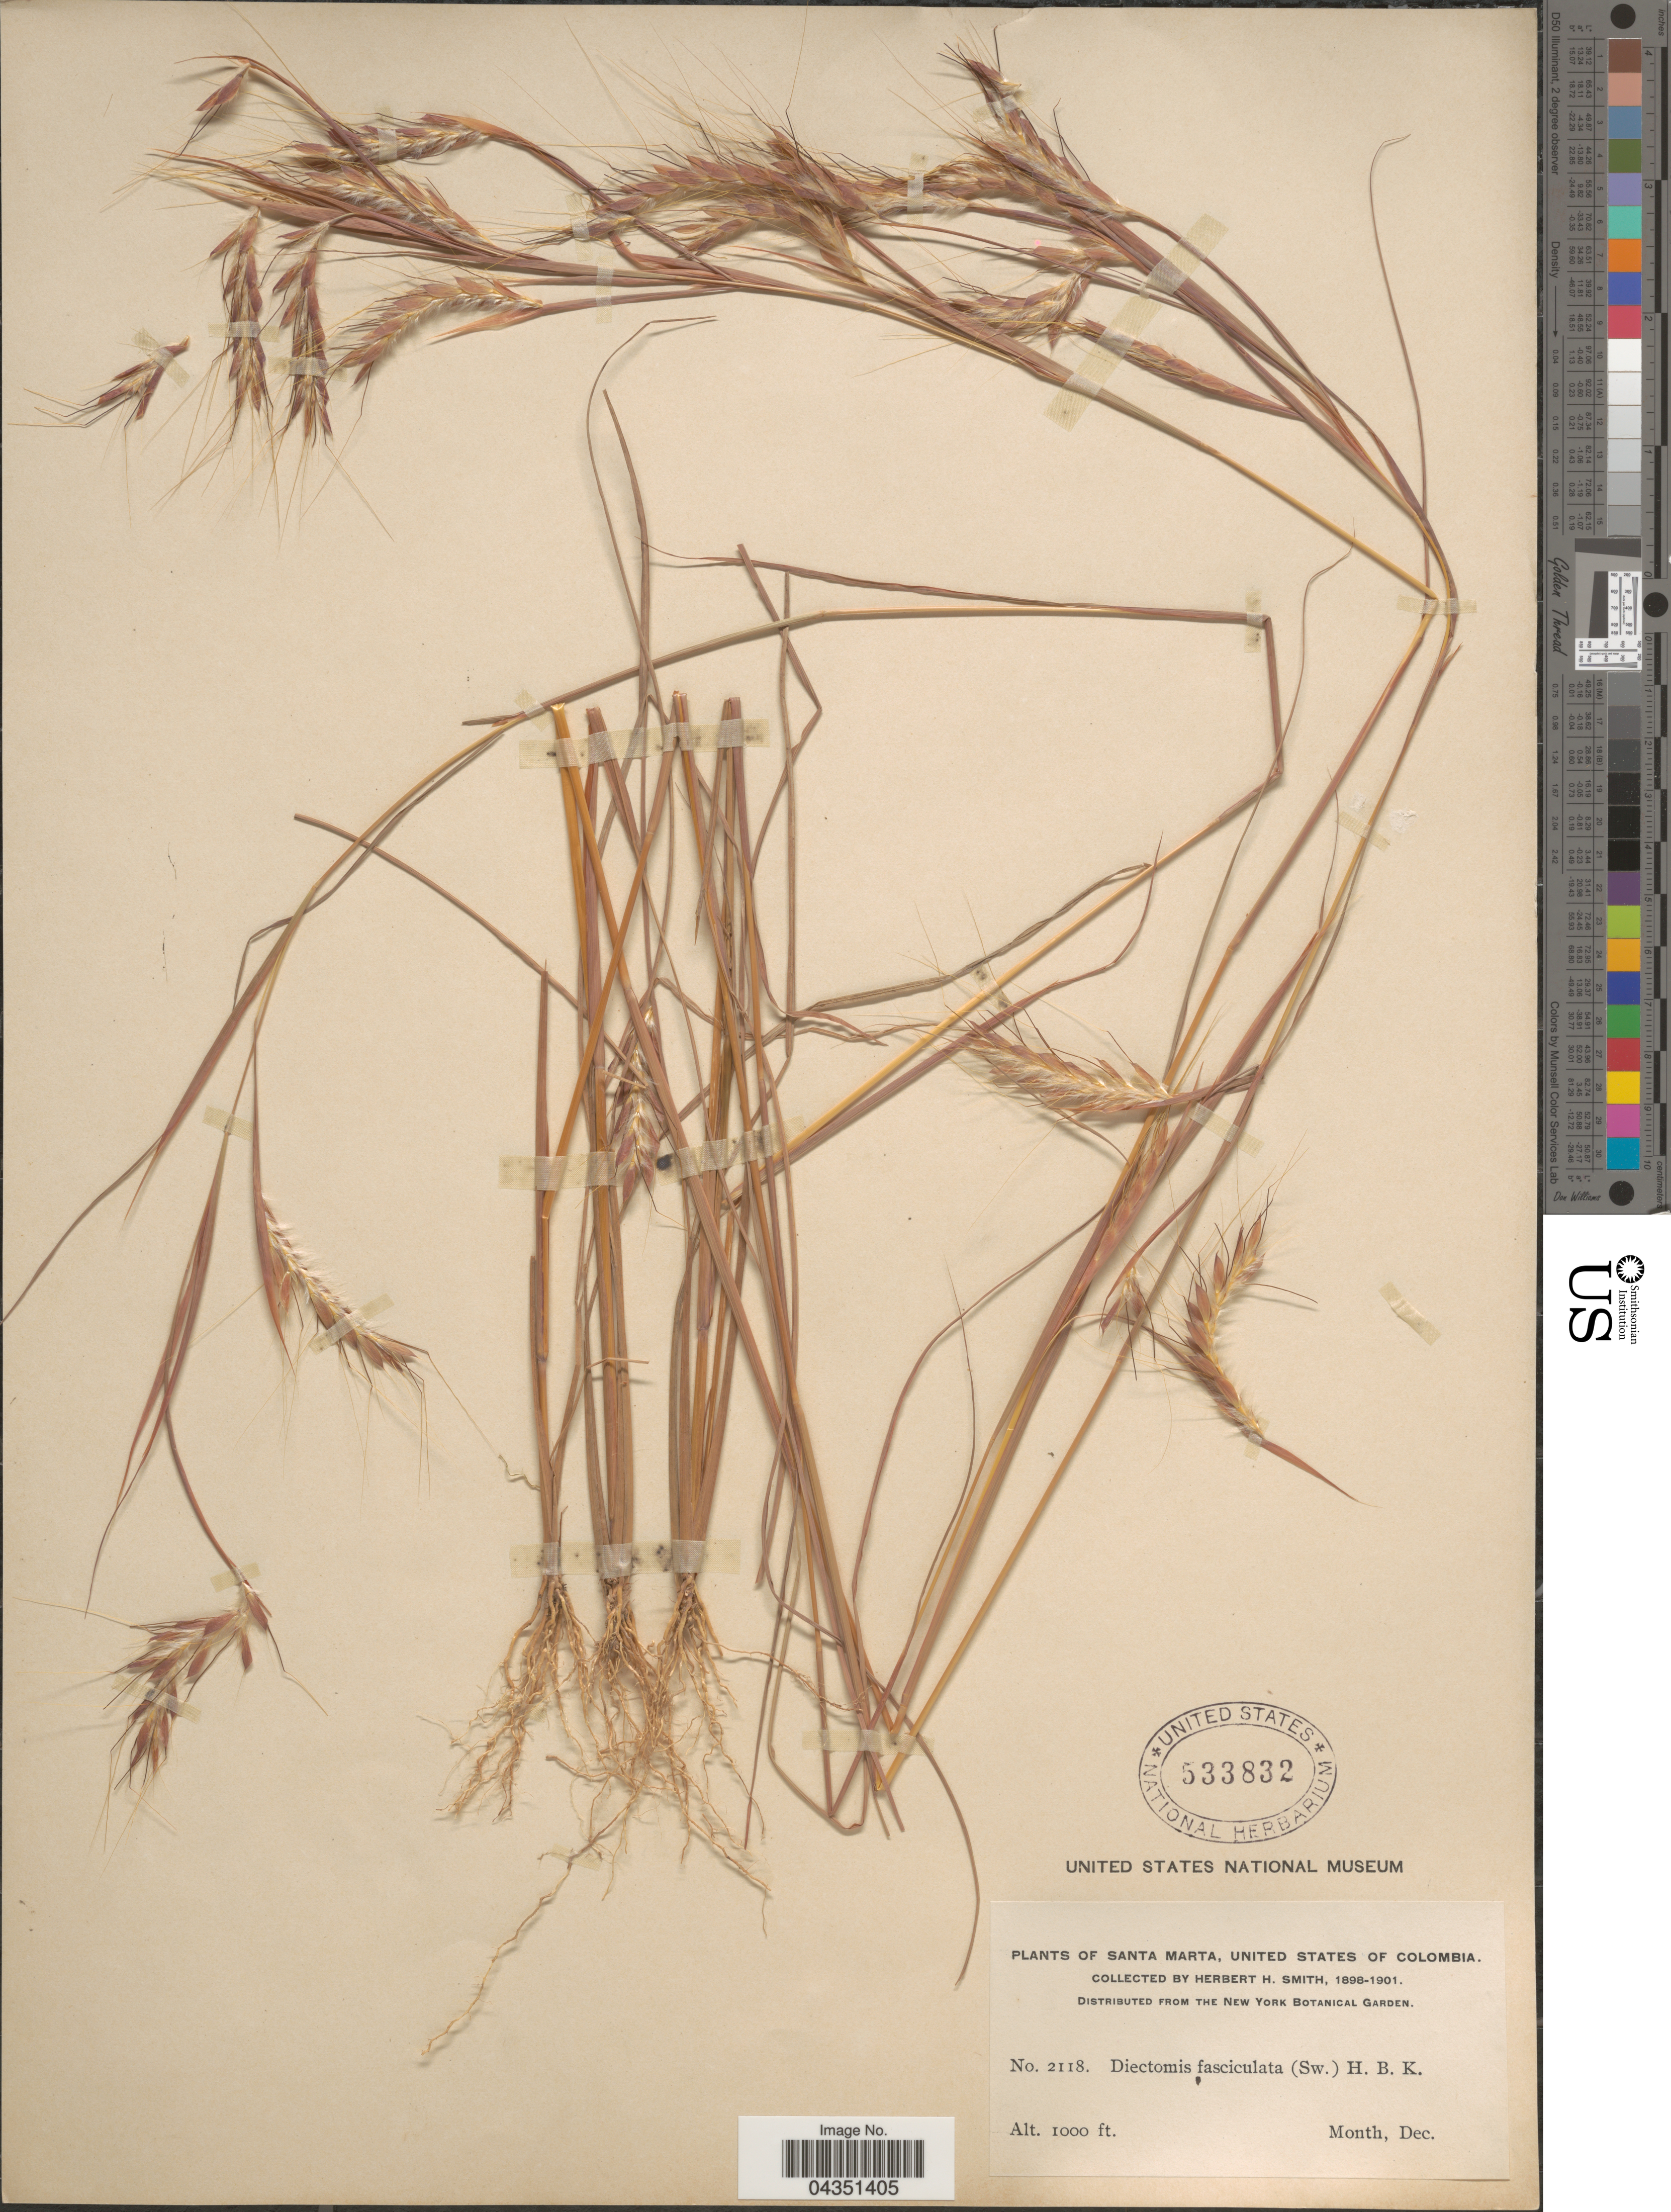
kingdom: Plantae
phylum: Tracheophyta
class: Liliopsida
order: Poales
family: Poaceae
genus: Diectomis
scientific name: Diectomis fastigiata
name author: (Sw.) P. Beauv.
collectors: Herbert H. Smith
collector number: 2118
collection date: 1898-12/1901-12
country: Colombia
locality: Santa Marta, United States of Colombia.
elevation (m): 305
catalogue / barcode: US 533832